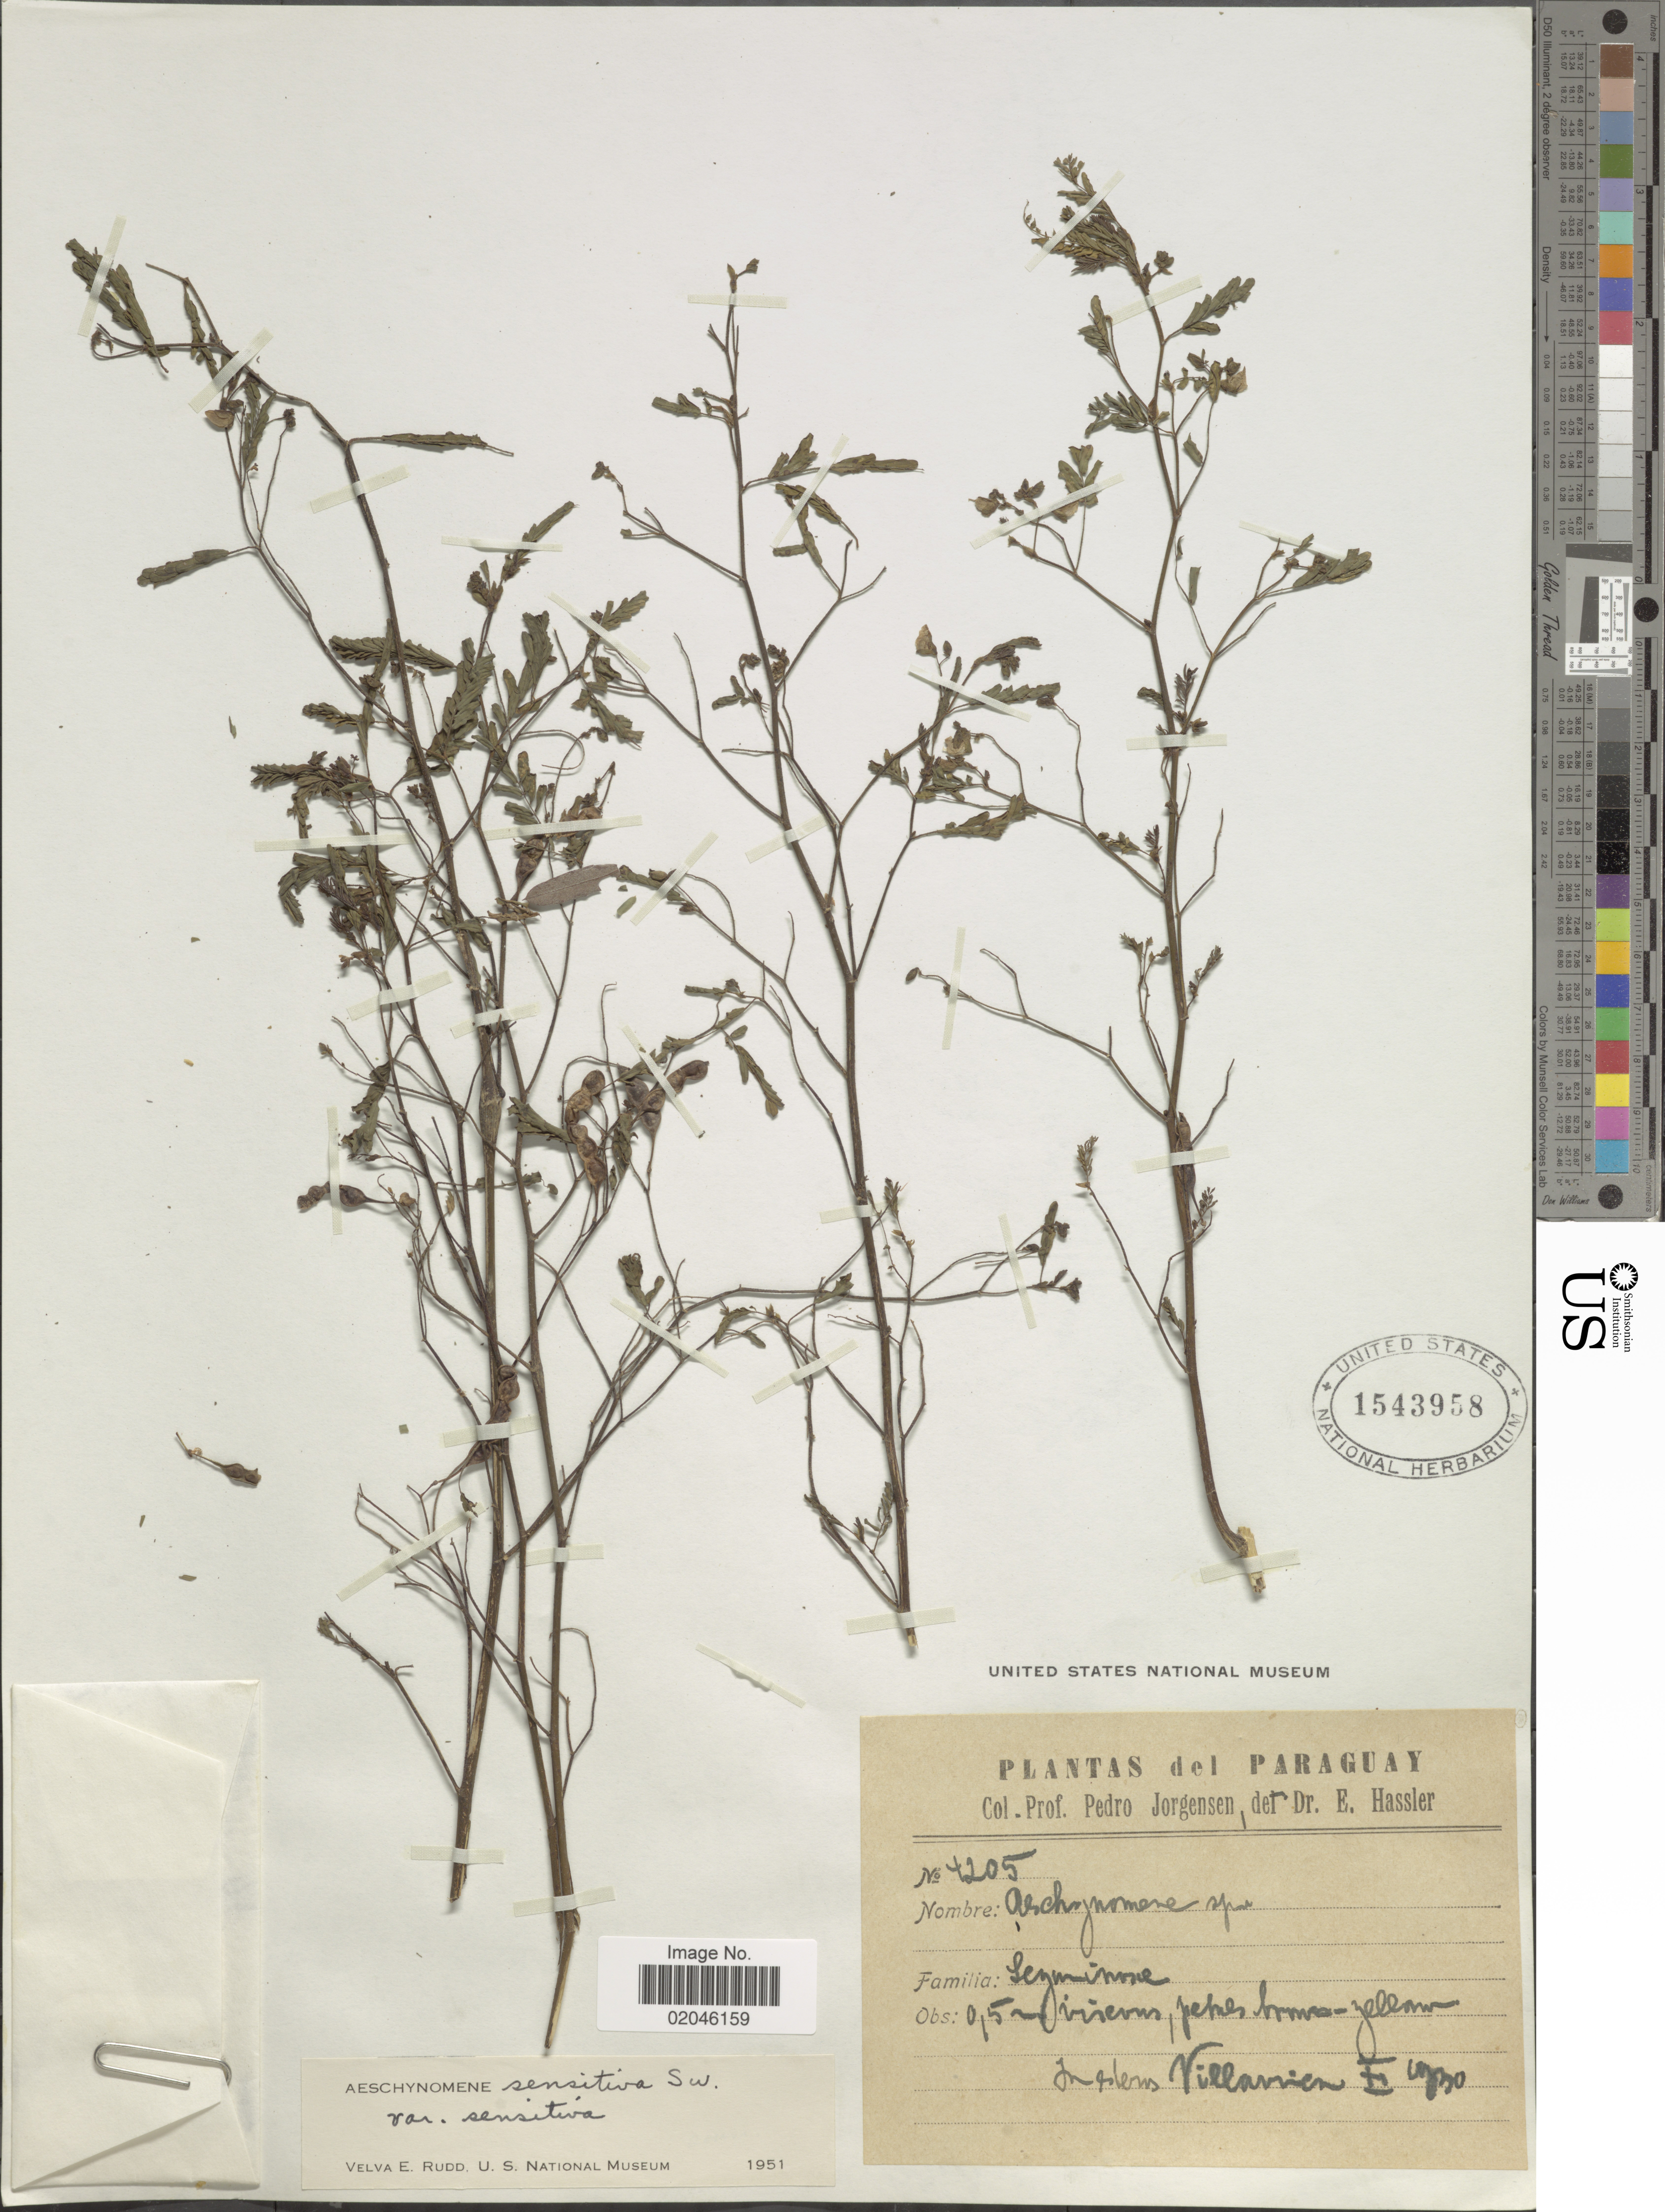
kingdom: Plantae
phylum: Tracheophyta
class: Magnoliopsida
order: Fabales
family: Fabaceae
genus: Aeschynomene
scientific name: Aeschynomene sensitiva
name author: Sw.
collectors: P. Jörgensen & E. Hassler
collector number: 4205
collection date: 1930-11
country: Paraguay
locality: Villarrica.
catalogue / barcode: US 1543958